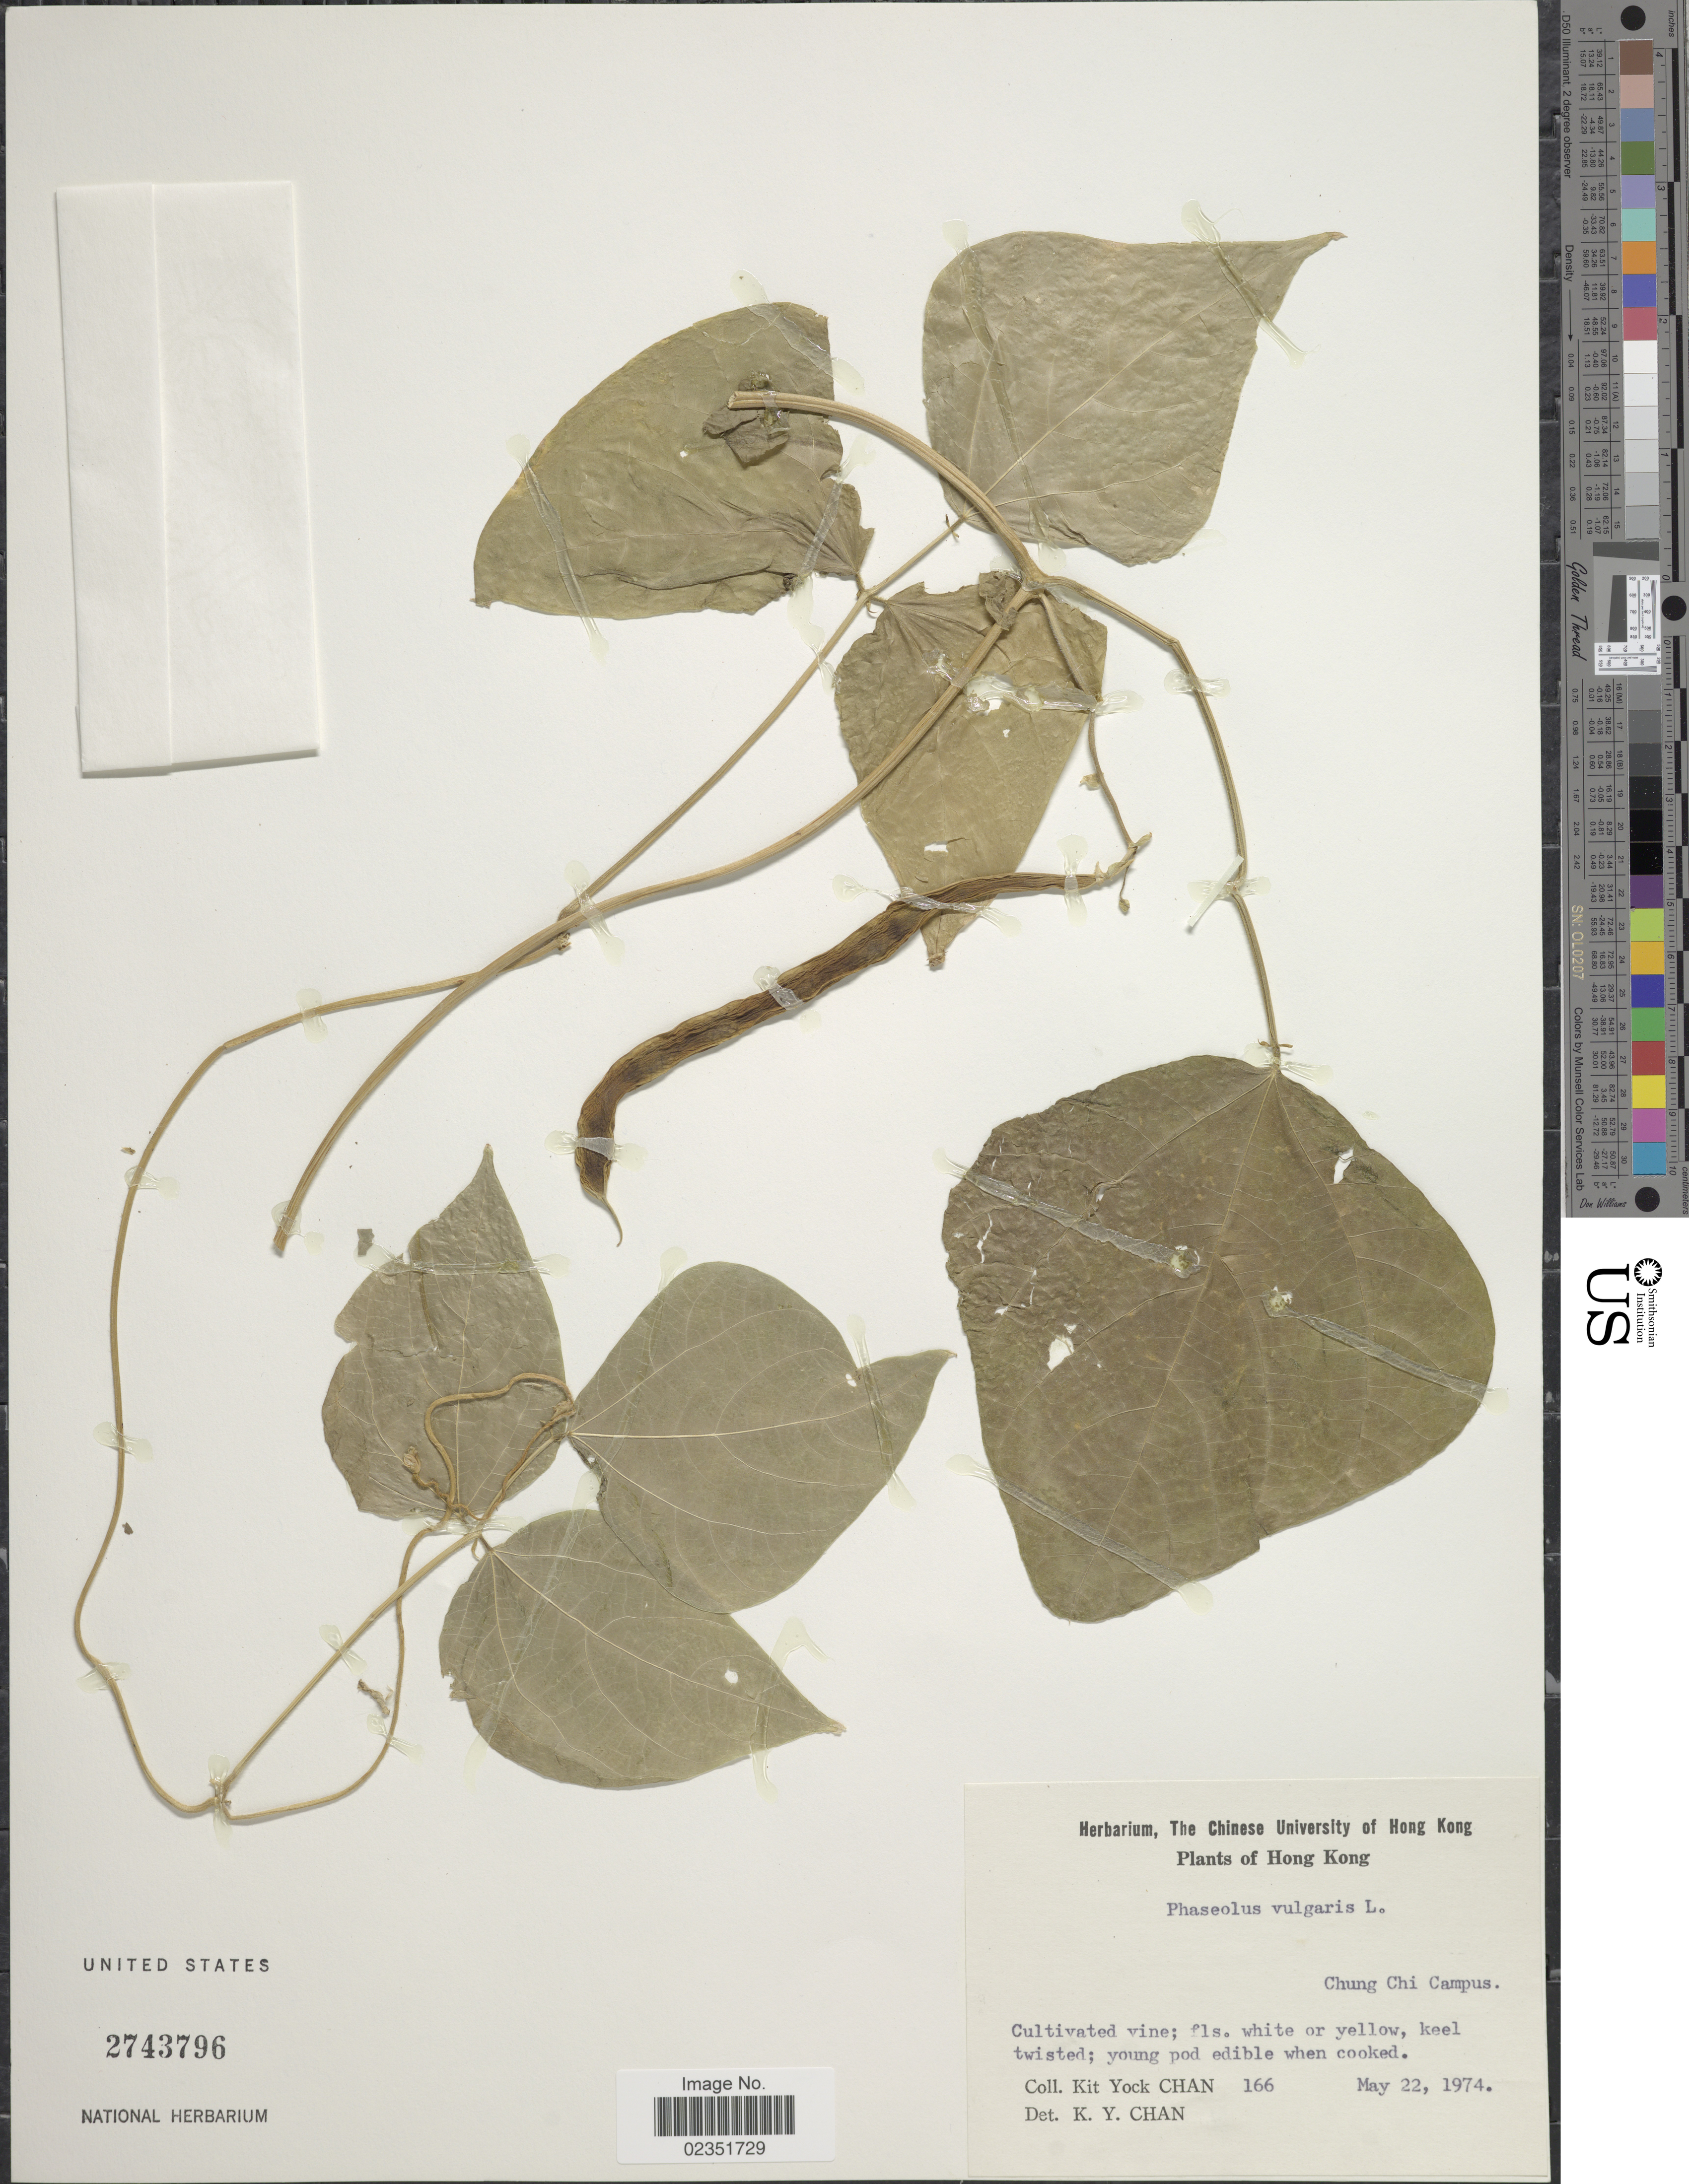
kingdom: Plantae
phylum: Tracheophyta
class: Magnoliopsida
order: Fabales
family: Fabaceae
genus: Phaseolus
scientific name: Phaseolus vulgaris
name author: L.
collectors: K. Chan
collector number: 166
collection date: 1974-05-22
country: China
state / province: Hong Kong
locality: Chung Chi Campus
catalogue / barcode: US 2743796